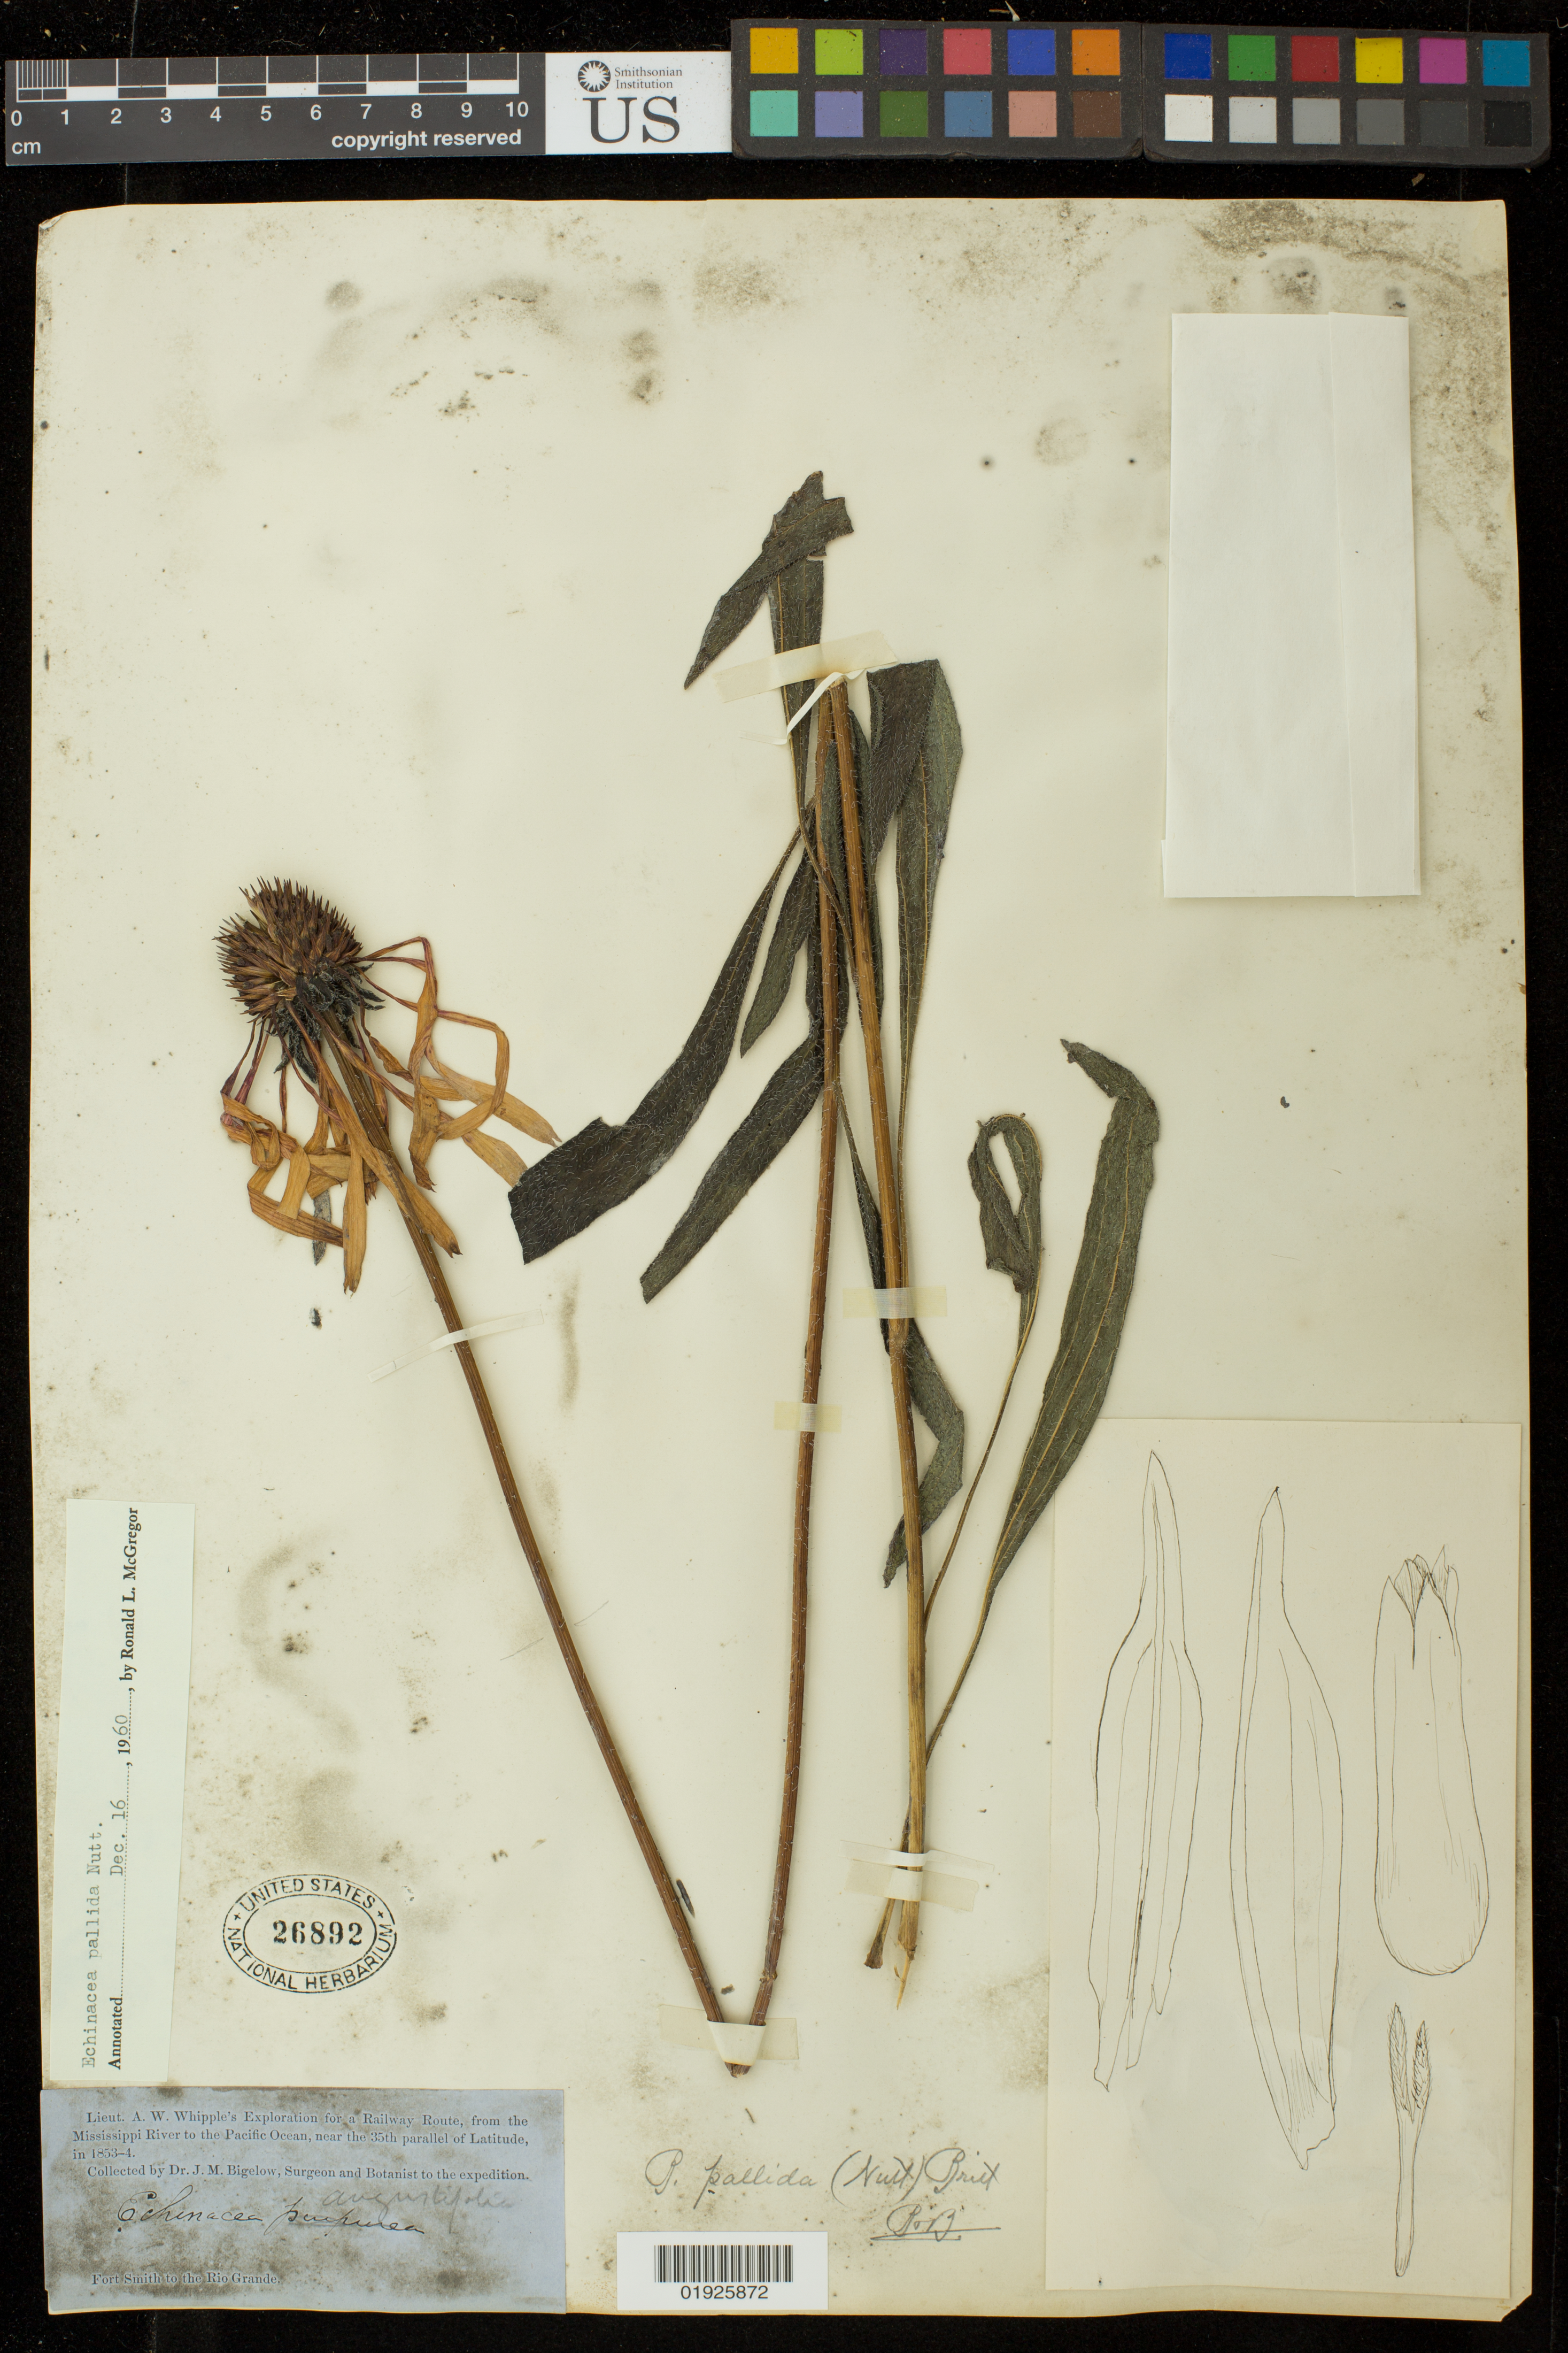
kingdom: Plantae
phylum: Tracheophyta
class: Magnoliopsida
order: Asterales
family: Asteraceae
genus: Echinacea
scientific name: Echinacea pallida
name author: (Nutt.) Nutt.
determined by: McGregor, R. L.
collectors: J. M. Bigelow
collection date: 1853/1854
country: United States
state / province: Texas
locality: Fort Worth to the Rio Grande.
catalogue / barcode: US 26892